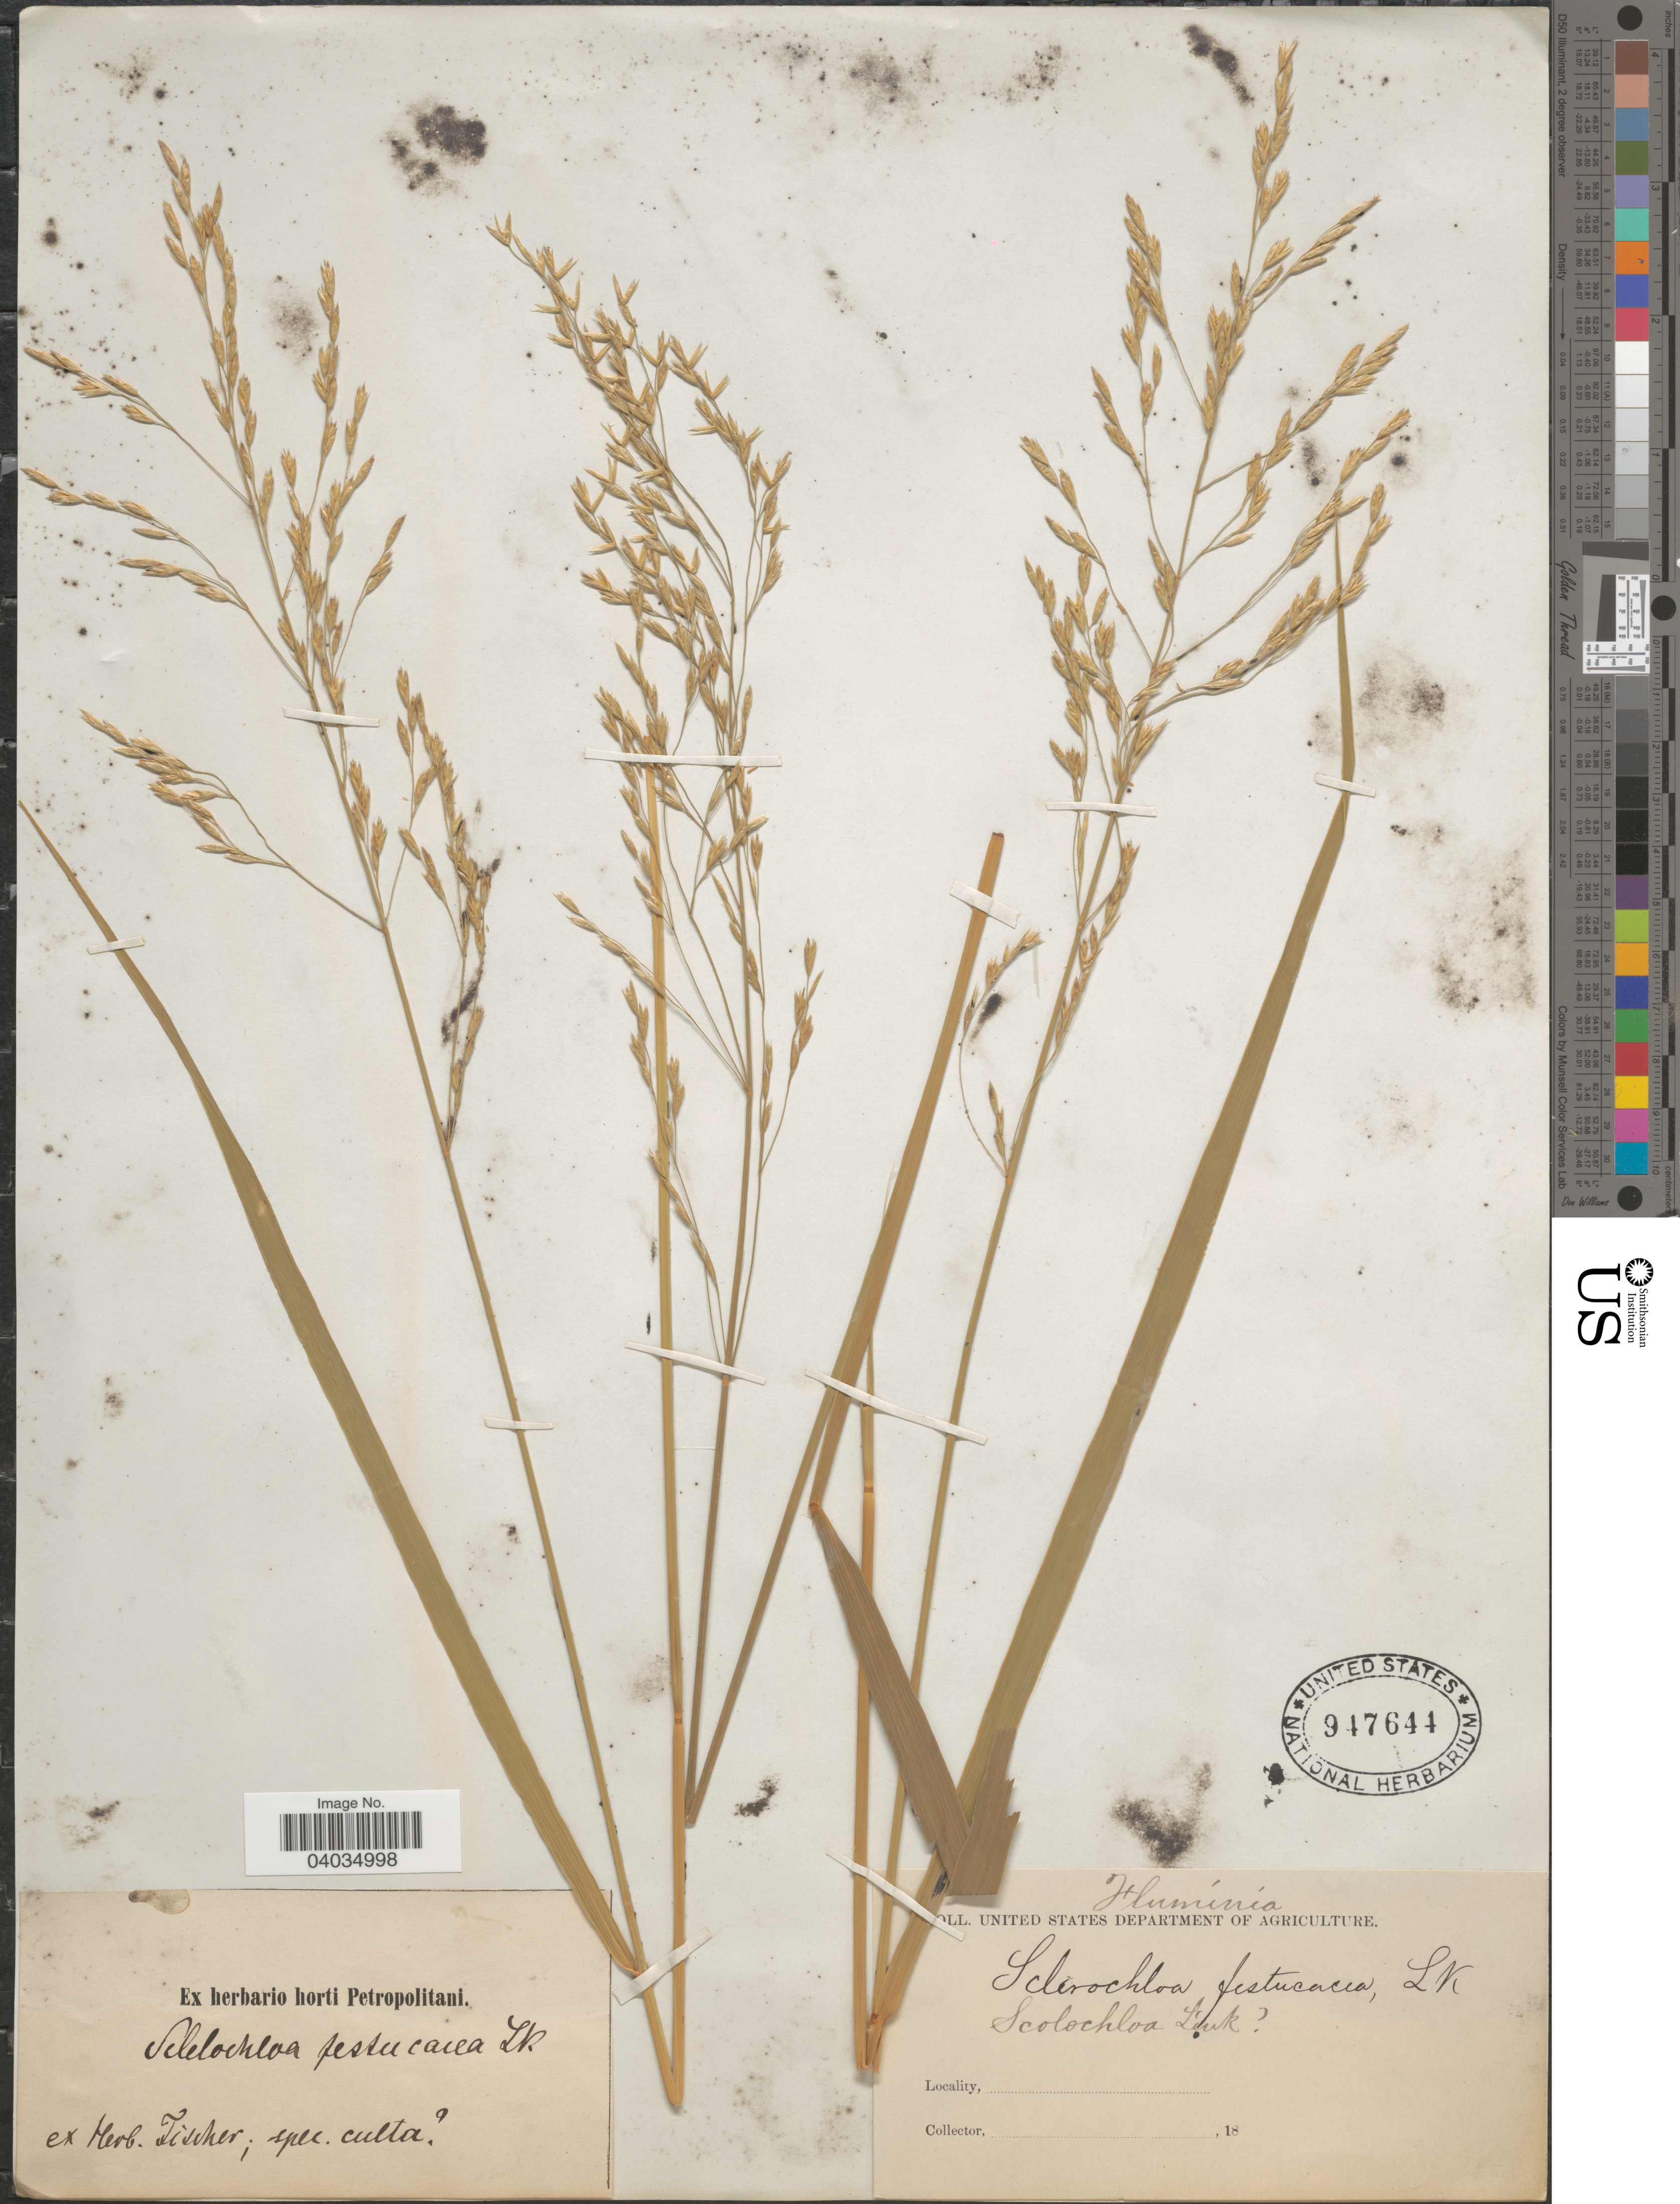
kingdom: Plantae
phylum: Tracheophyta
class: Liliopsida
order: Poales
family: Poaceae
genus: Scolochloa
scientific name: Scolochloa festucacea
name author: (Willd.) Link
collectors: ex Horto Bot. Petropolitano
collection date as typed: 18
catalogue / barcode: US 947644